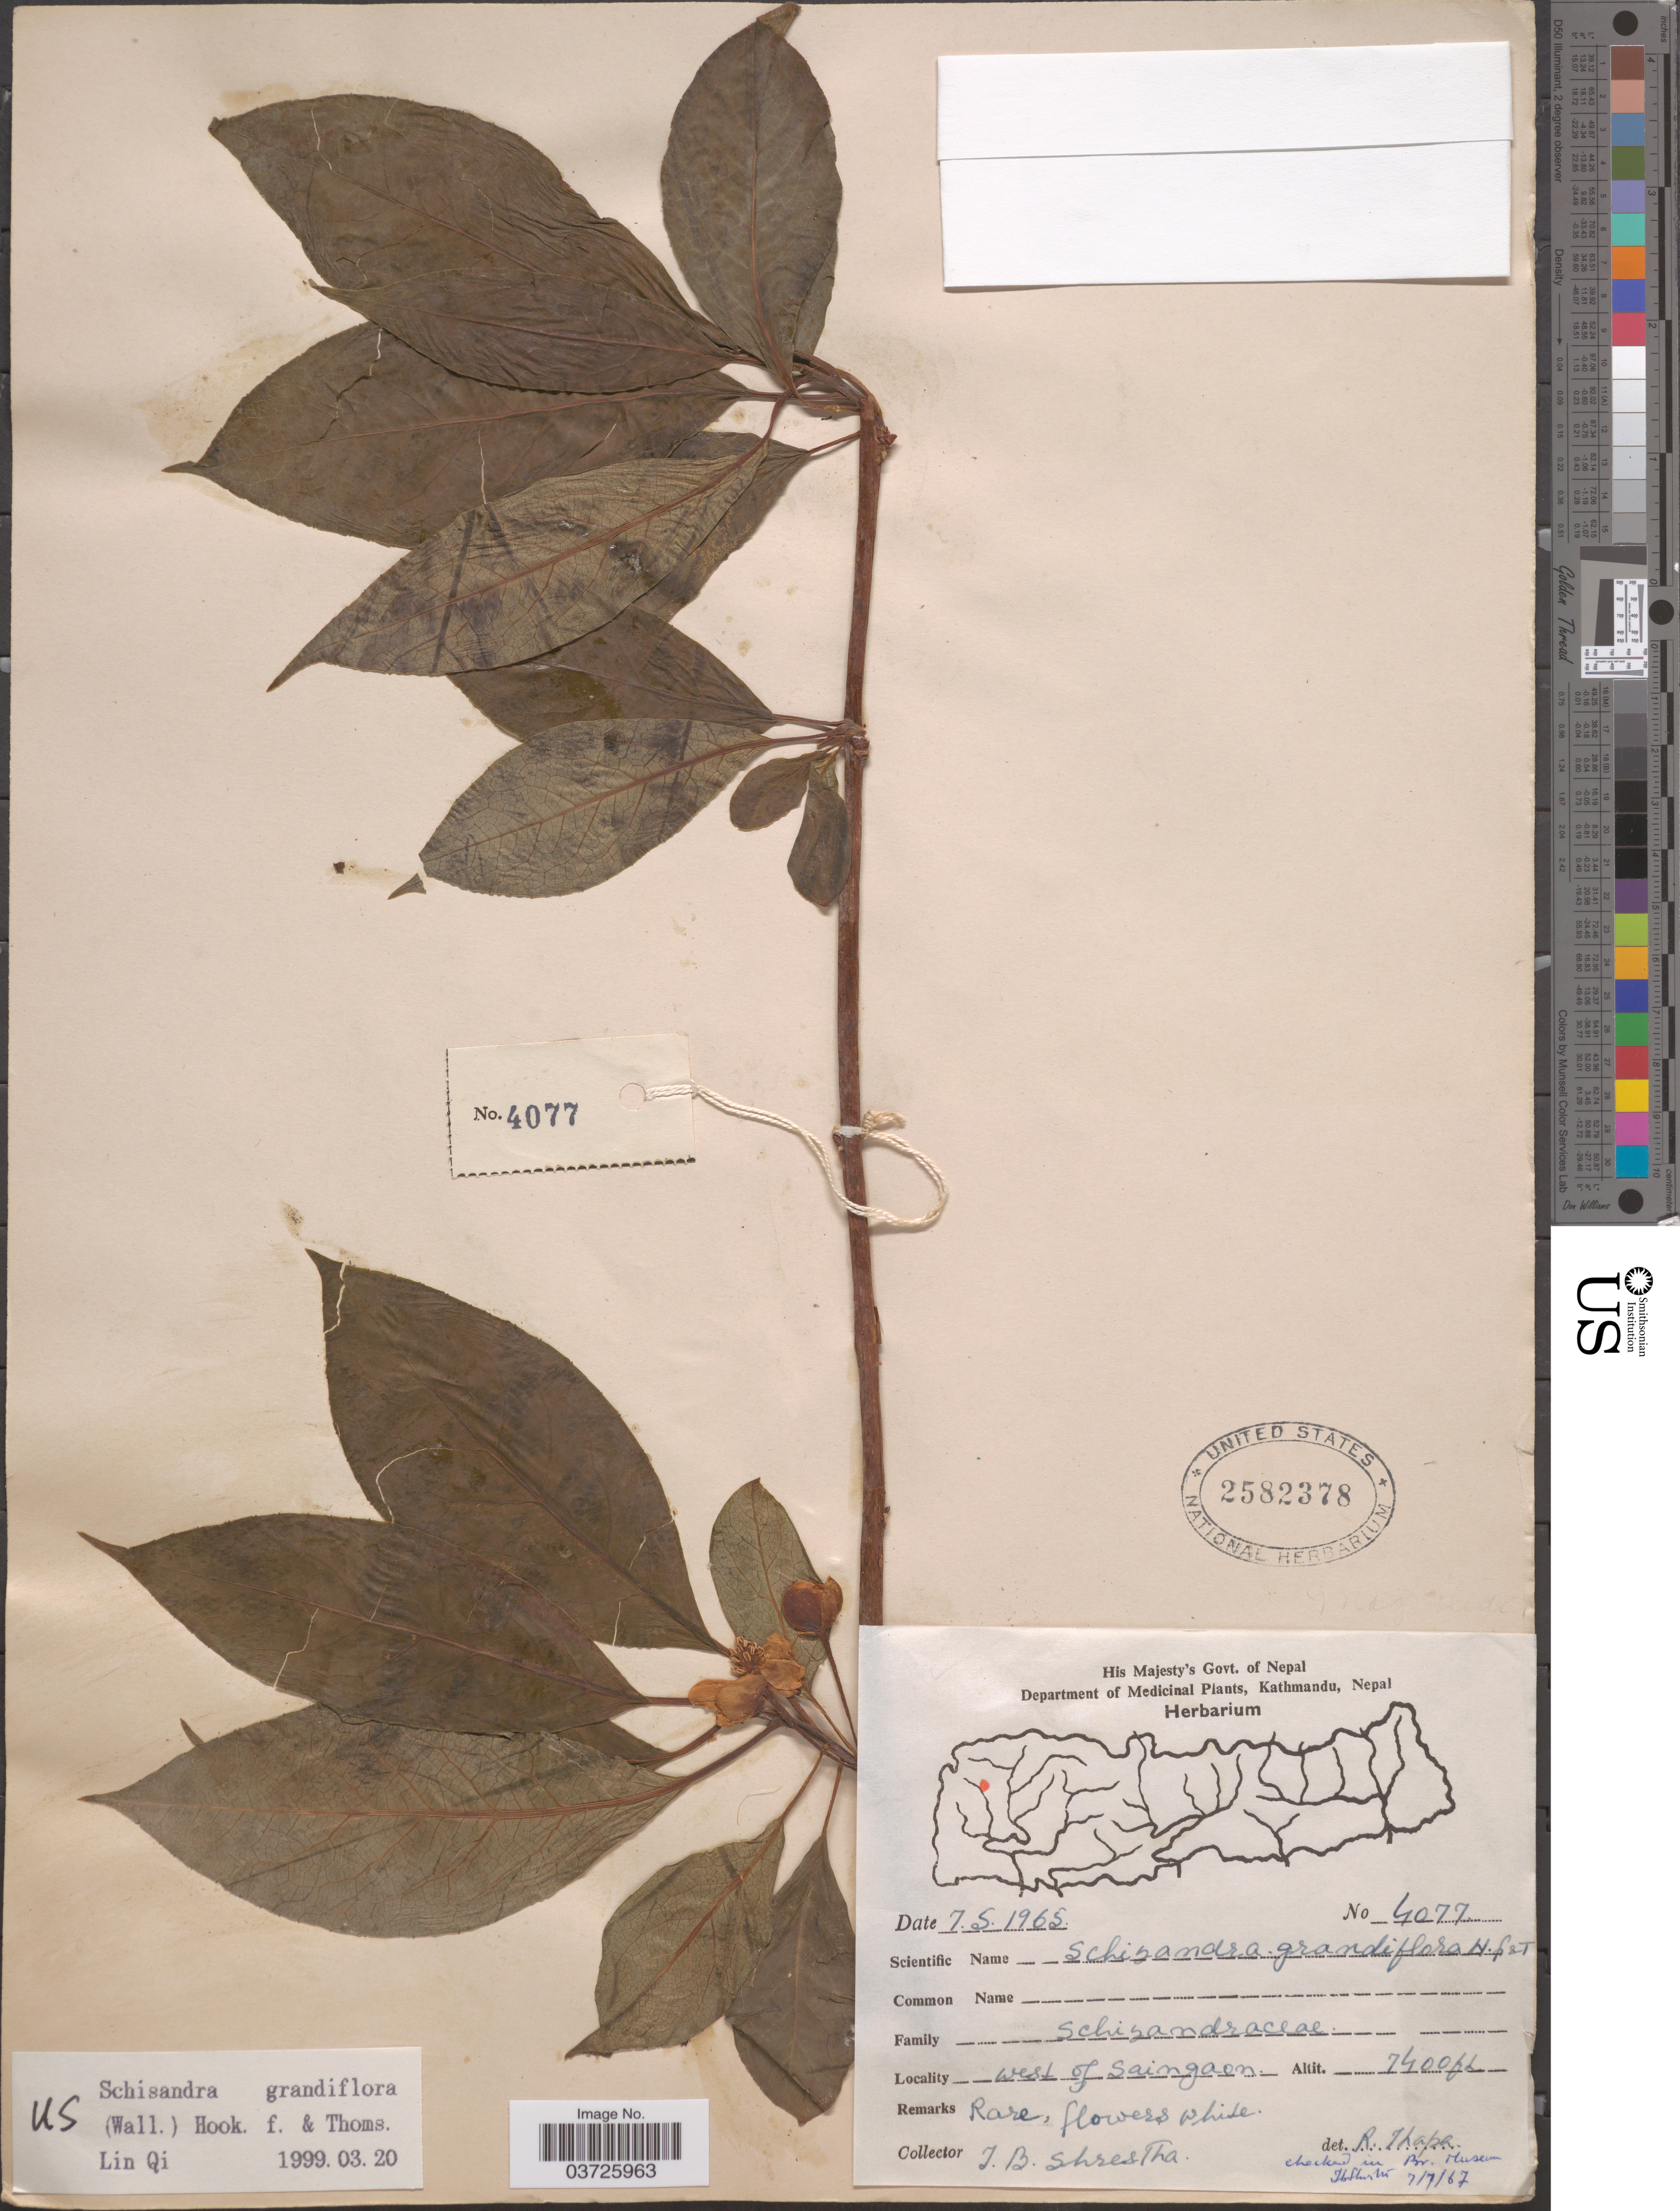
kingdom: Plantae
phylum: Tracheophyta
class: Magnoliopsida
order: Austrobaileyales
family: Schisandraceae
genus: Schisandra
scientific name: Schisandra grandiflora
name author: (Wall.) Hook. f. & Thoms.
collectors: T. B. Shrestha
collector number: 4077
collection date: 1965-05-07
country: Nepal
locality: West of Saingaon.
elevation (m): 2256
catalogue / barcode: US 2582378